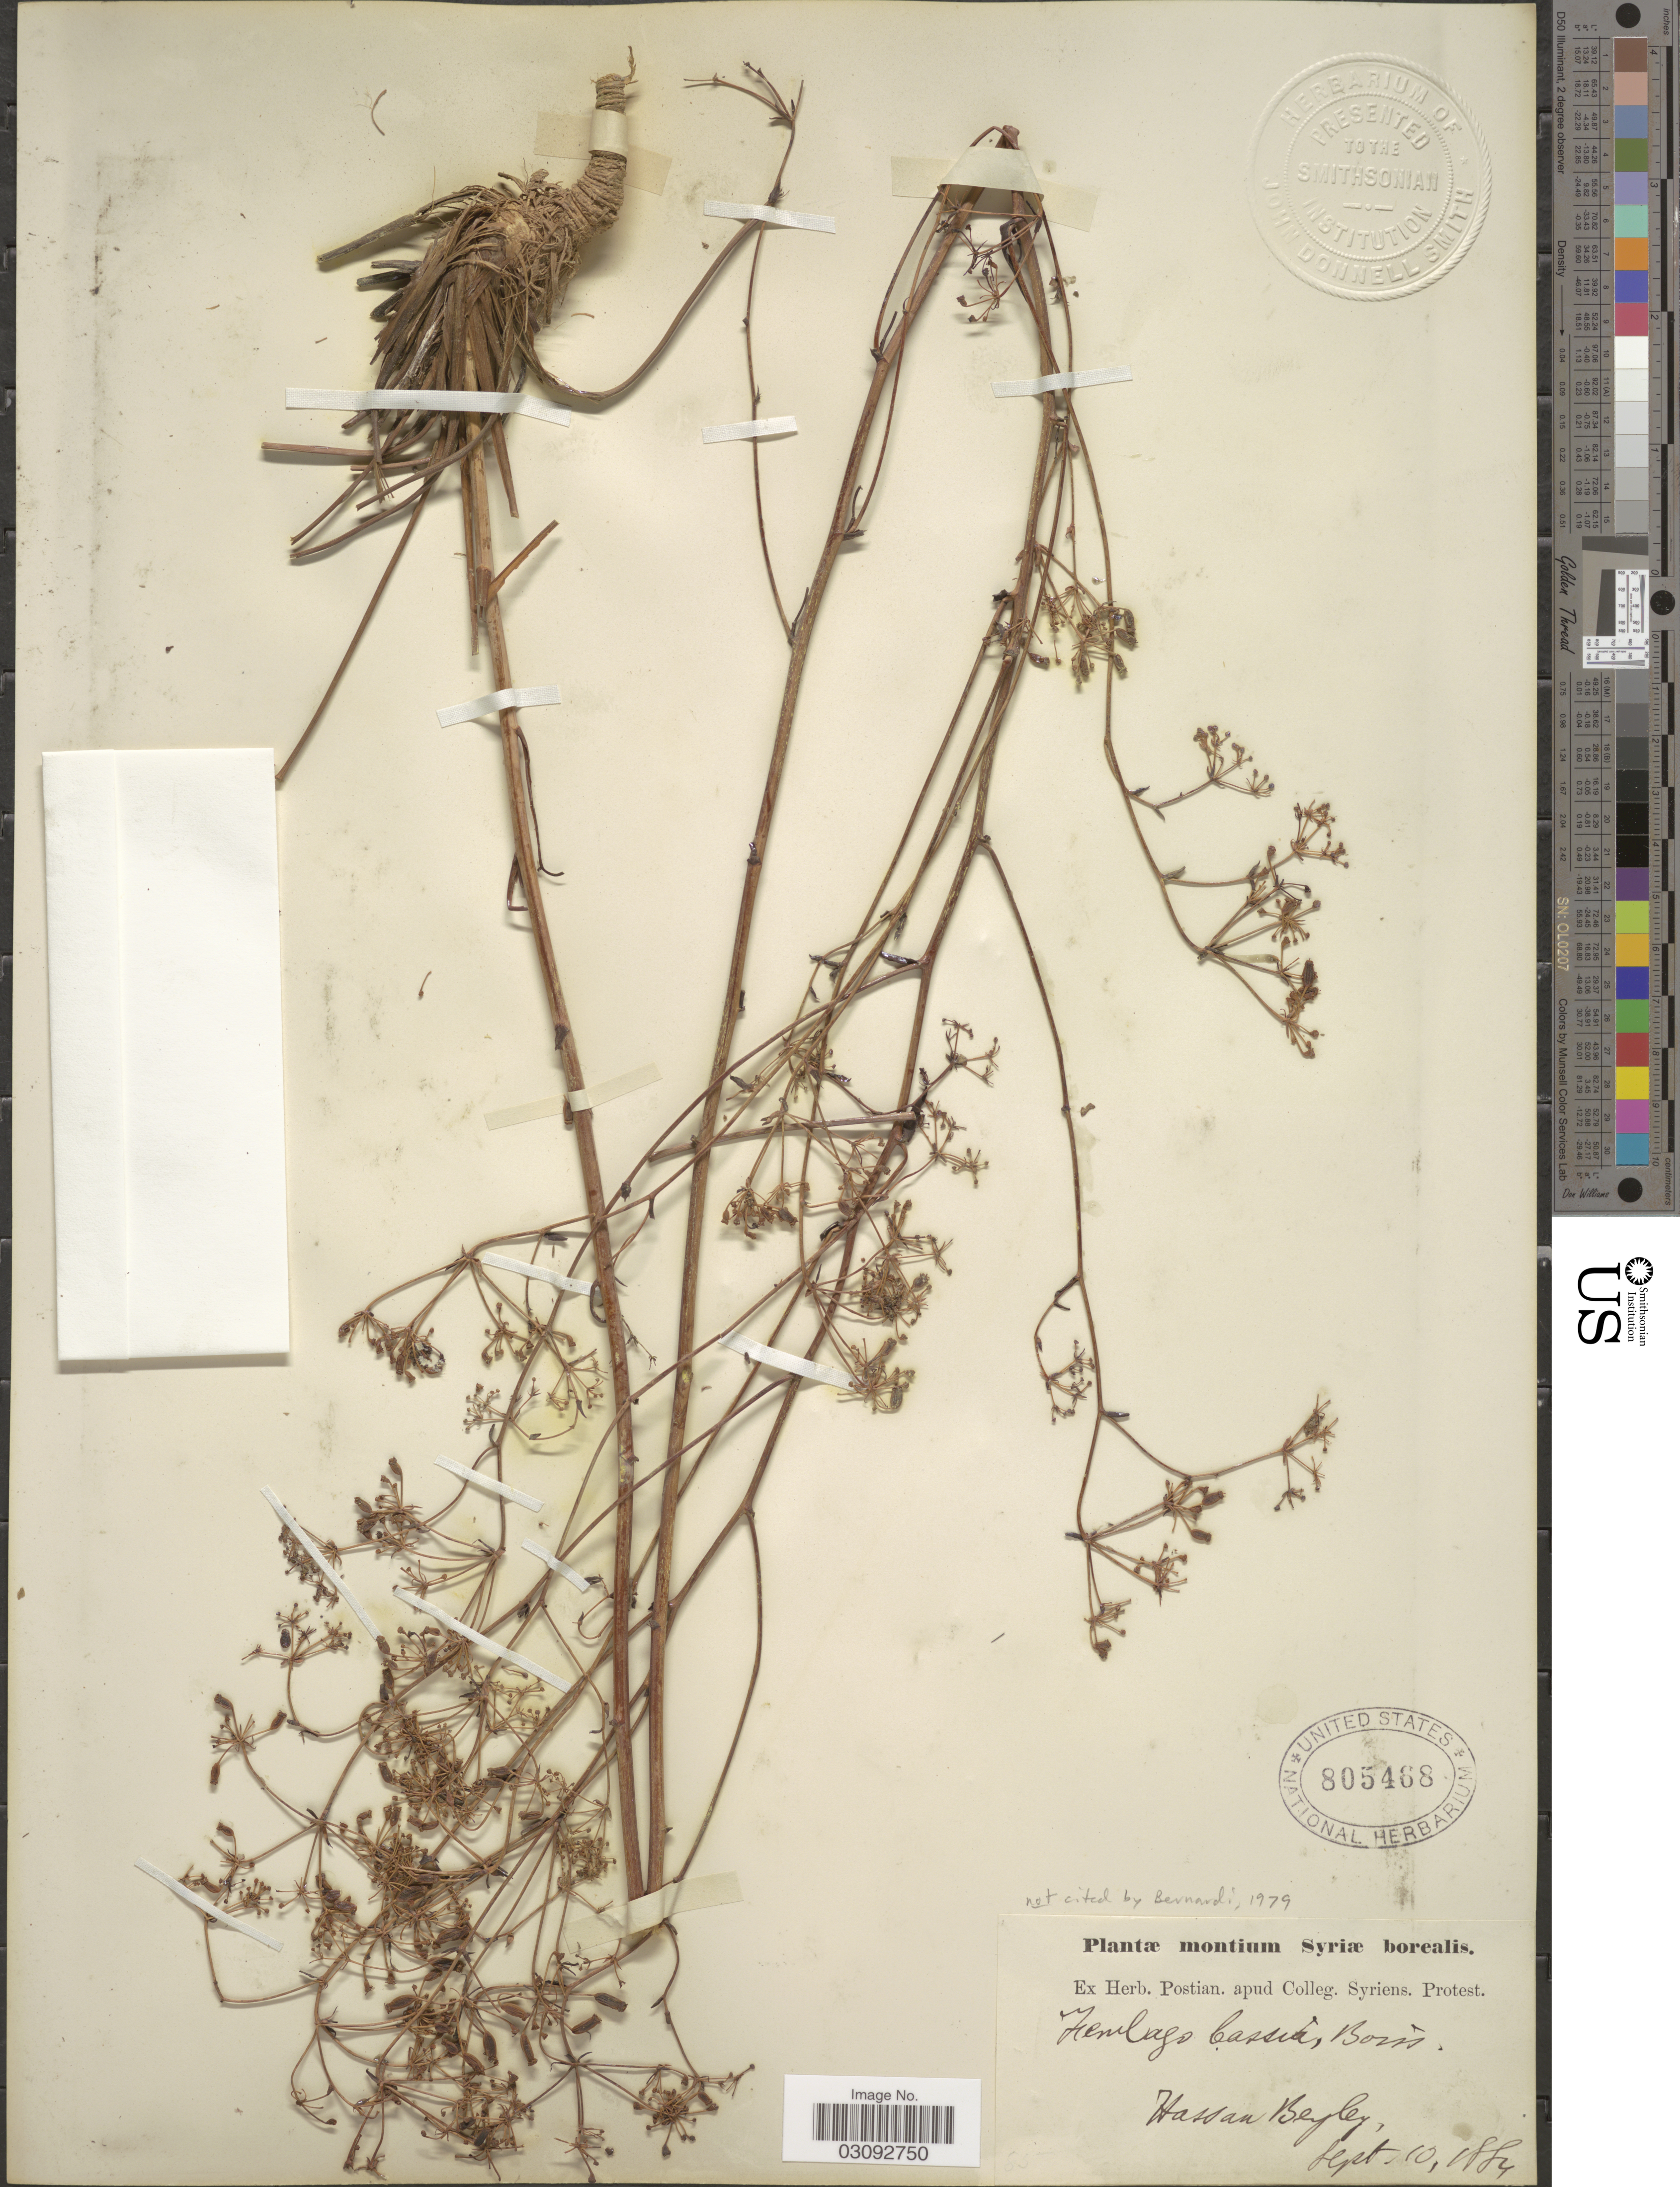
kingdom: Plantae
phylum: Tracheophyta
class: Magnoliopsida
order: Apiales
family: Apiaceae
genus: Ferulago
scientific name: Ferulago cassia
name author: Boiss.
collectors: ex herb. Postian. apud Colleg. Syriens. Protest. USE "Fannie P. A. Shepard" (10308853) AS PRIMARY COLLECTOR INSTEAD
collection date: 1884-09-10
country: Syria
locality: Hassan Beyley.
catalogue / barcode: US 805468